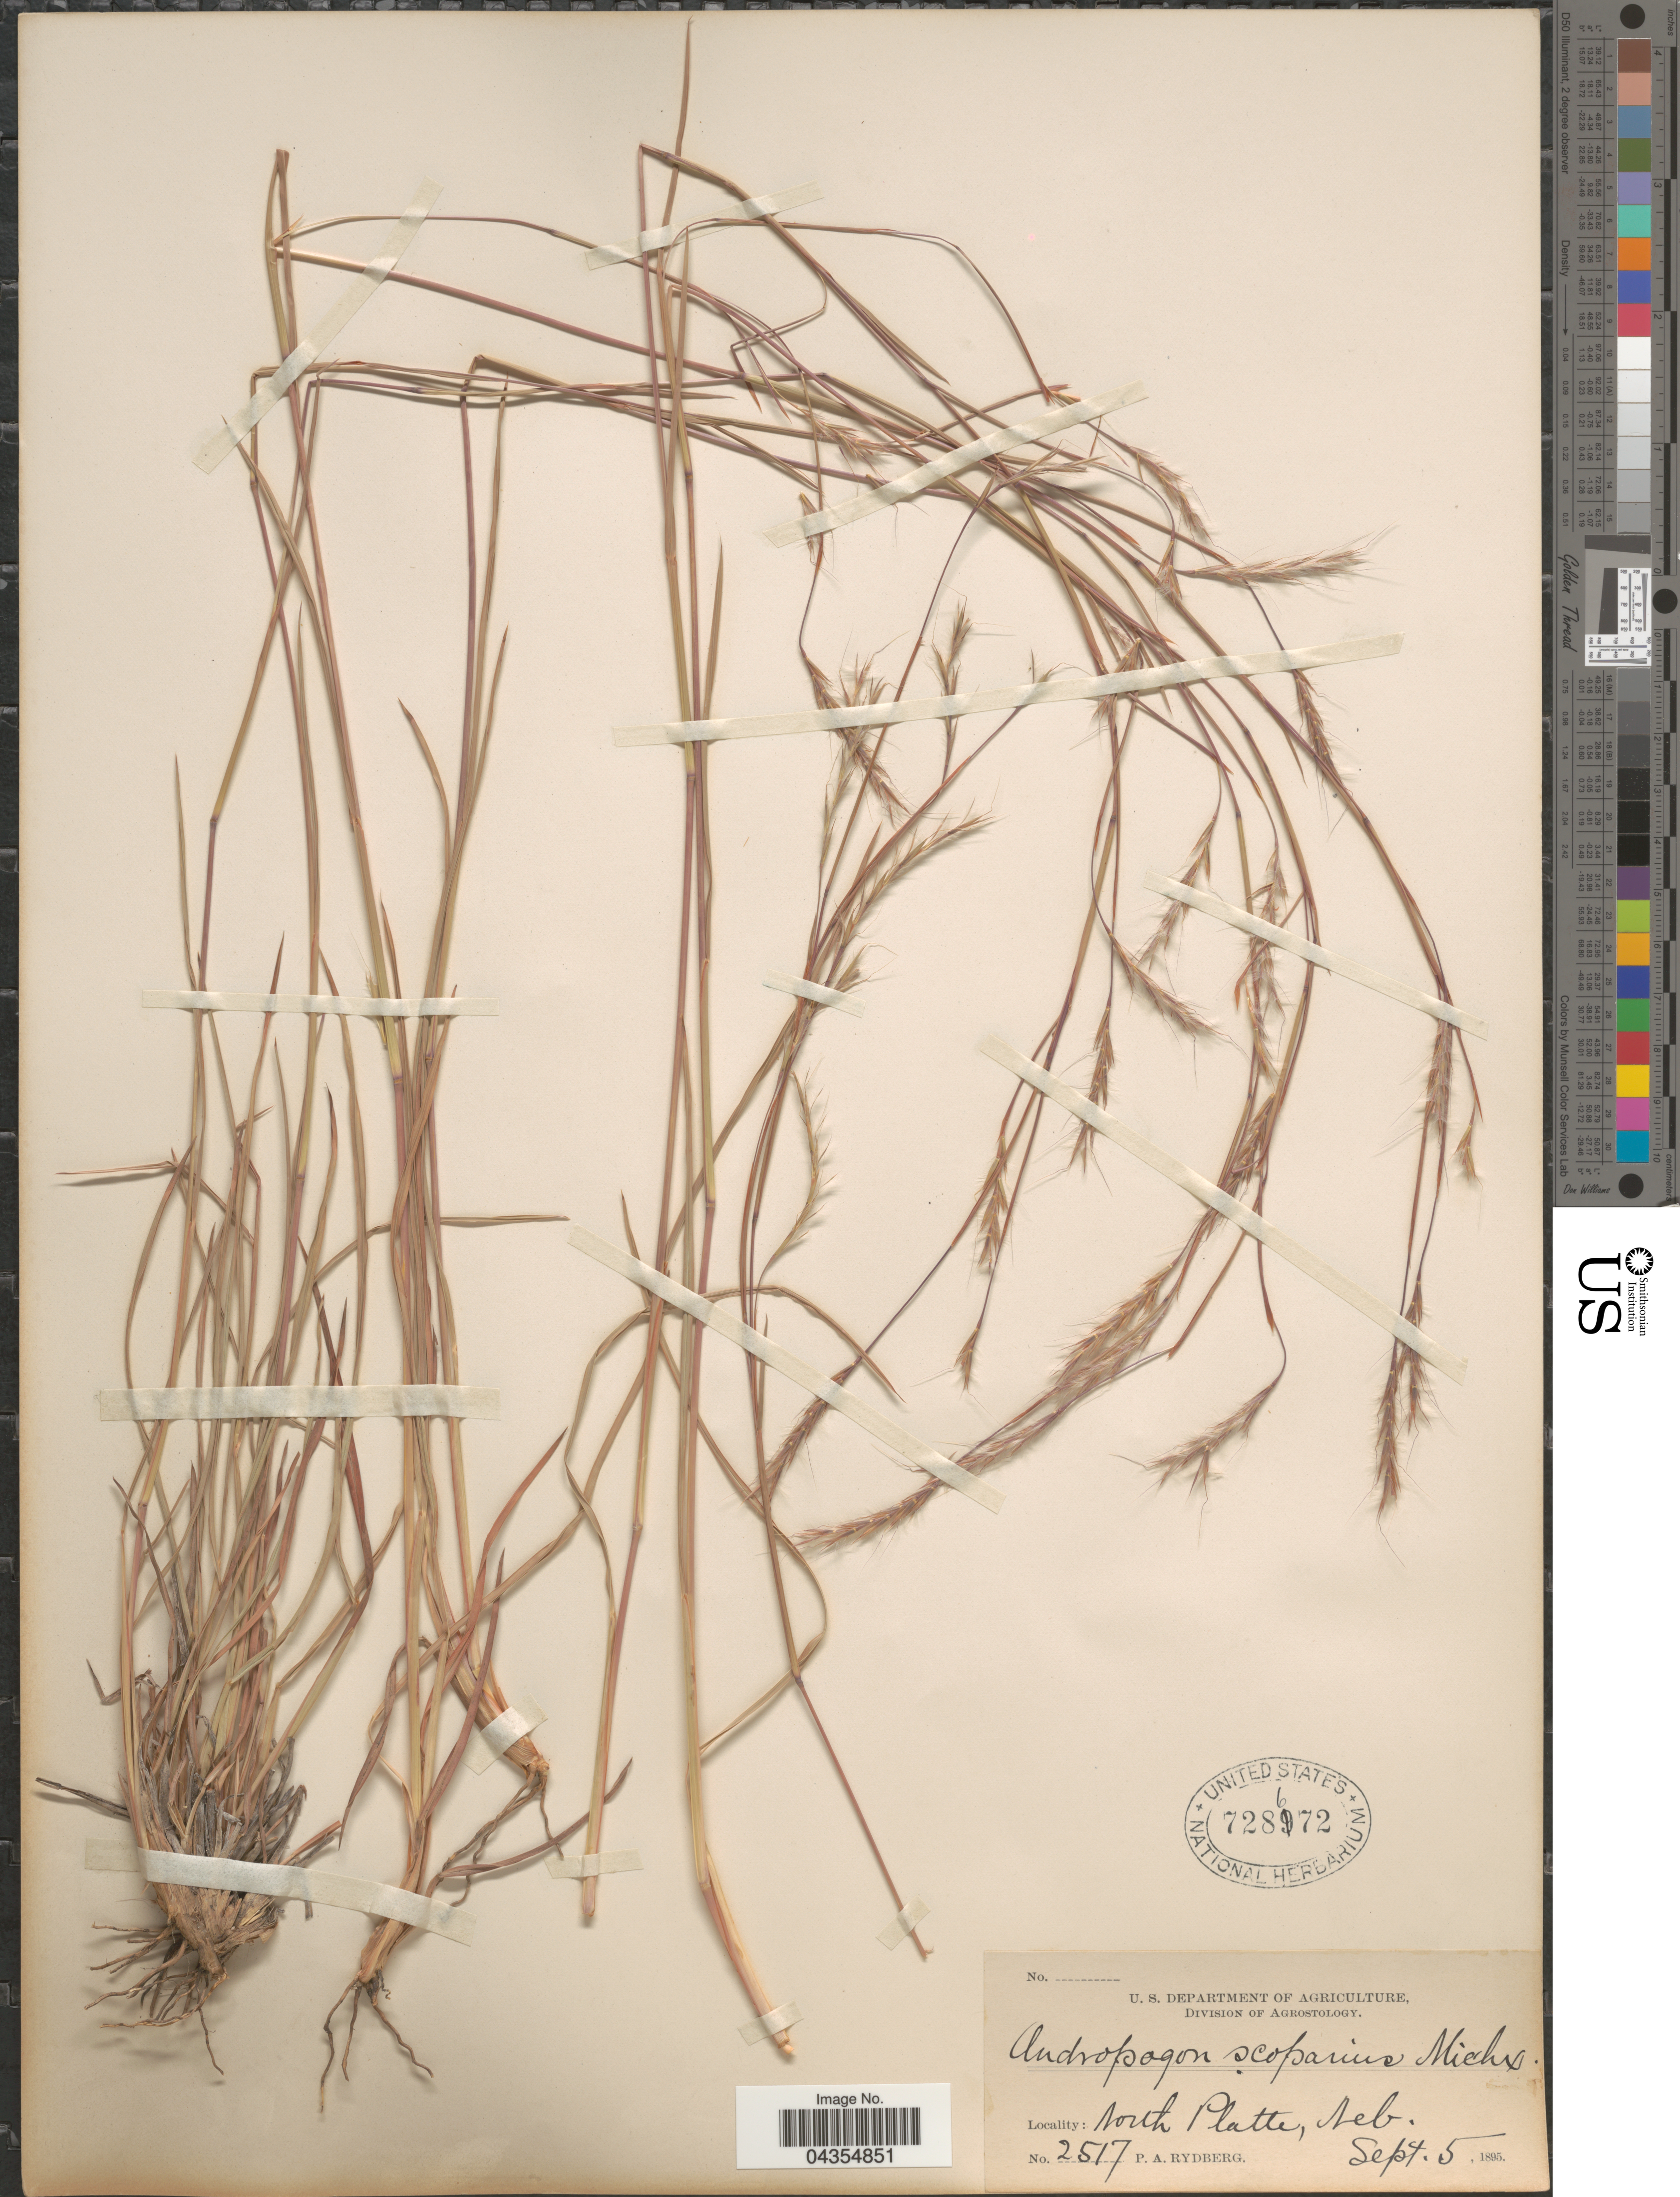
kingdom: Plantae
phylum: Tracheophyta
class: Liliopsida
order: Poales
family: Poaceae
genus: Schizachyrium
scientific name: Schizachyrium sanguineum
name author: (Retz.) Alston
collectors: P. A. Rydberg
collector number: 2517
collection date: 1895-09-05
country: United States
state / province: Nebraska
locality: North Platte.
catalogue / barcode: US 728672